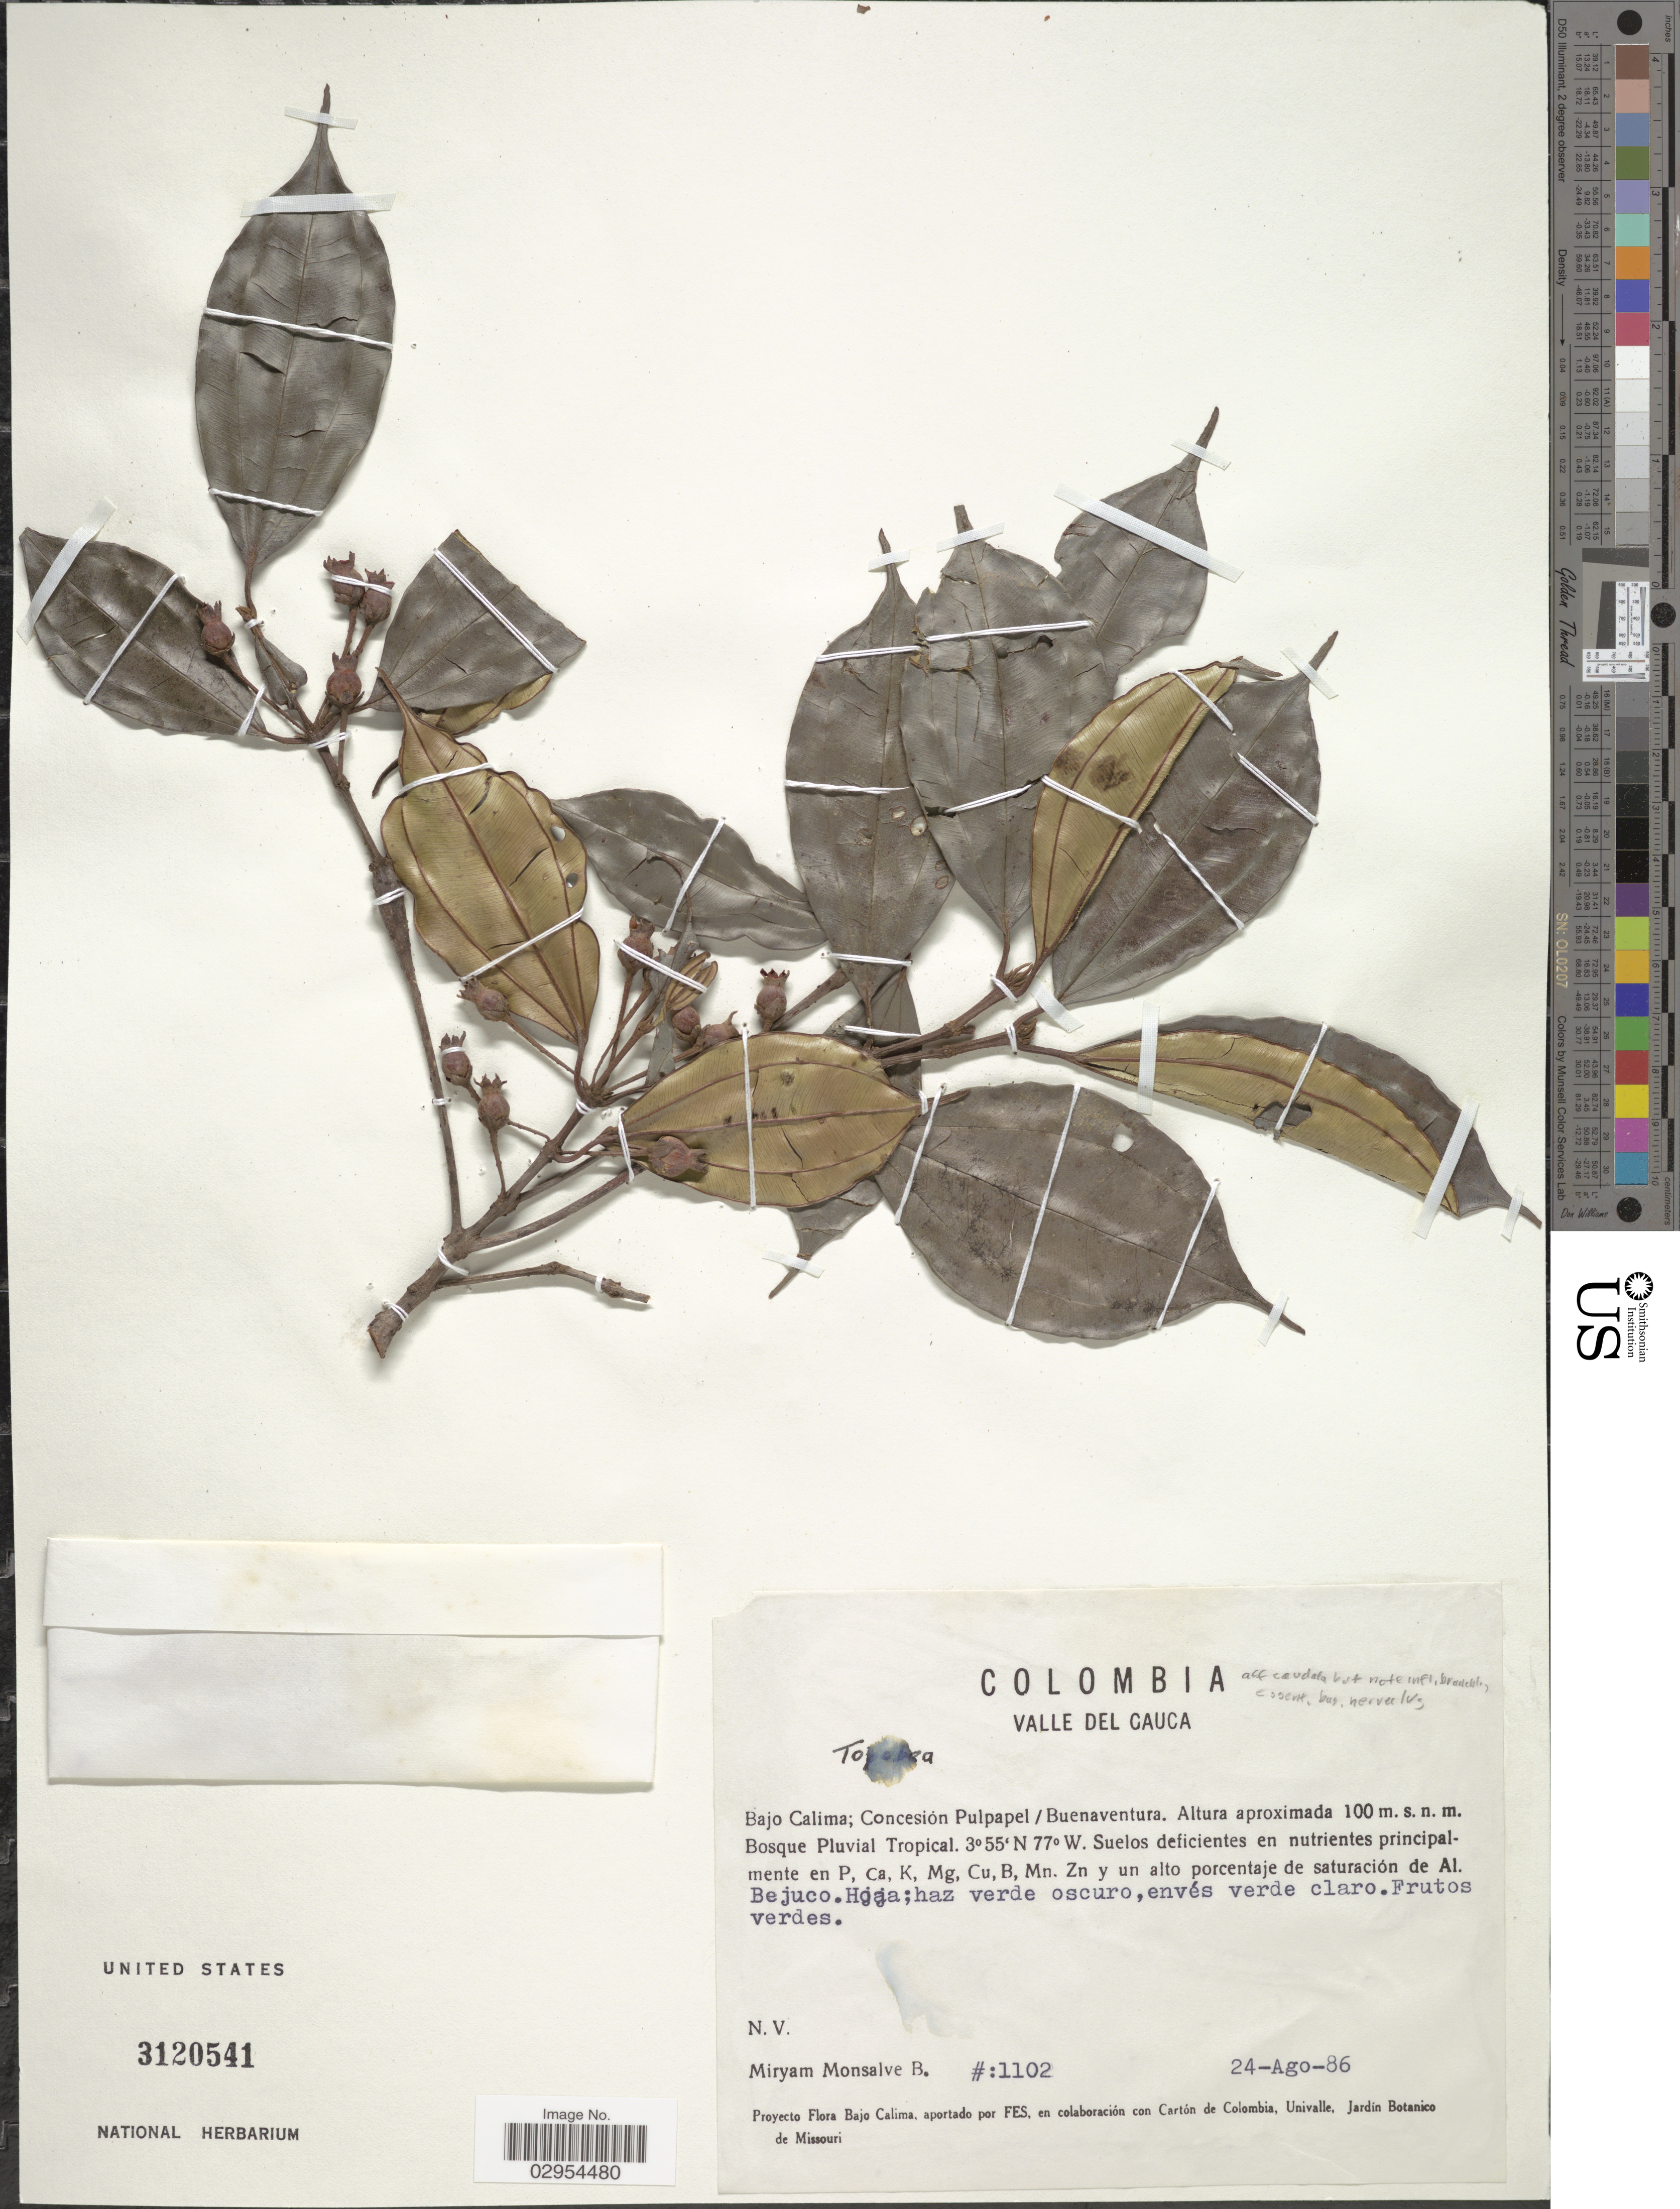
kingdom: Plantae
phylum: Tracheophyta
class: Magnoliopsida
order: Myrtales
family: Melastomataceae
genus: Topobea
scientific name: Topobea sp.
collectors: M. Monsalve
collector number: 1102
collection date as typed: Transcribed d/m/y: 24/8/86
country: Colombia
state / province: Valle del Cauca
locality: Bajo Calima; Concesión Pulpapel / Buenaventura.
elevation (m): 100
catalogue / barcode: US 3120541